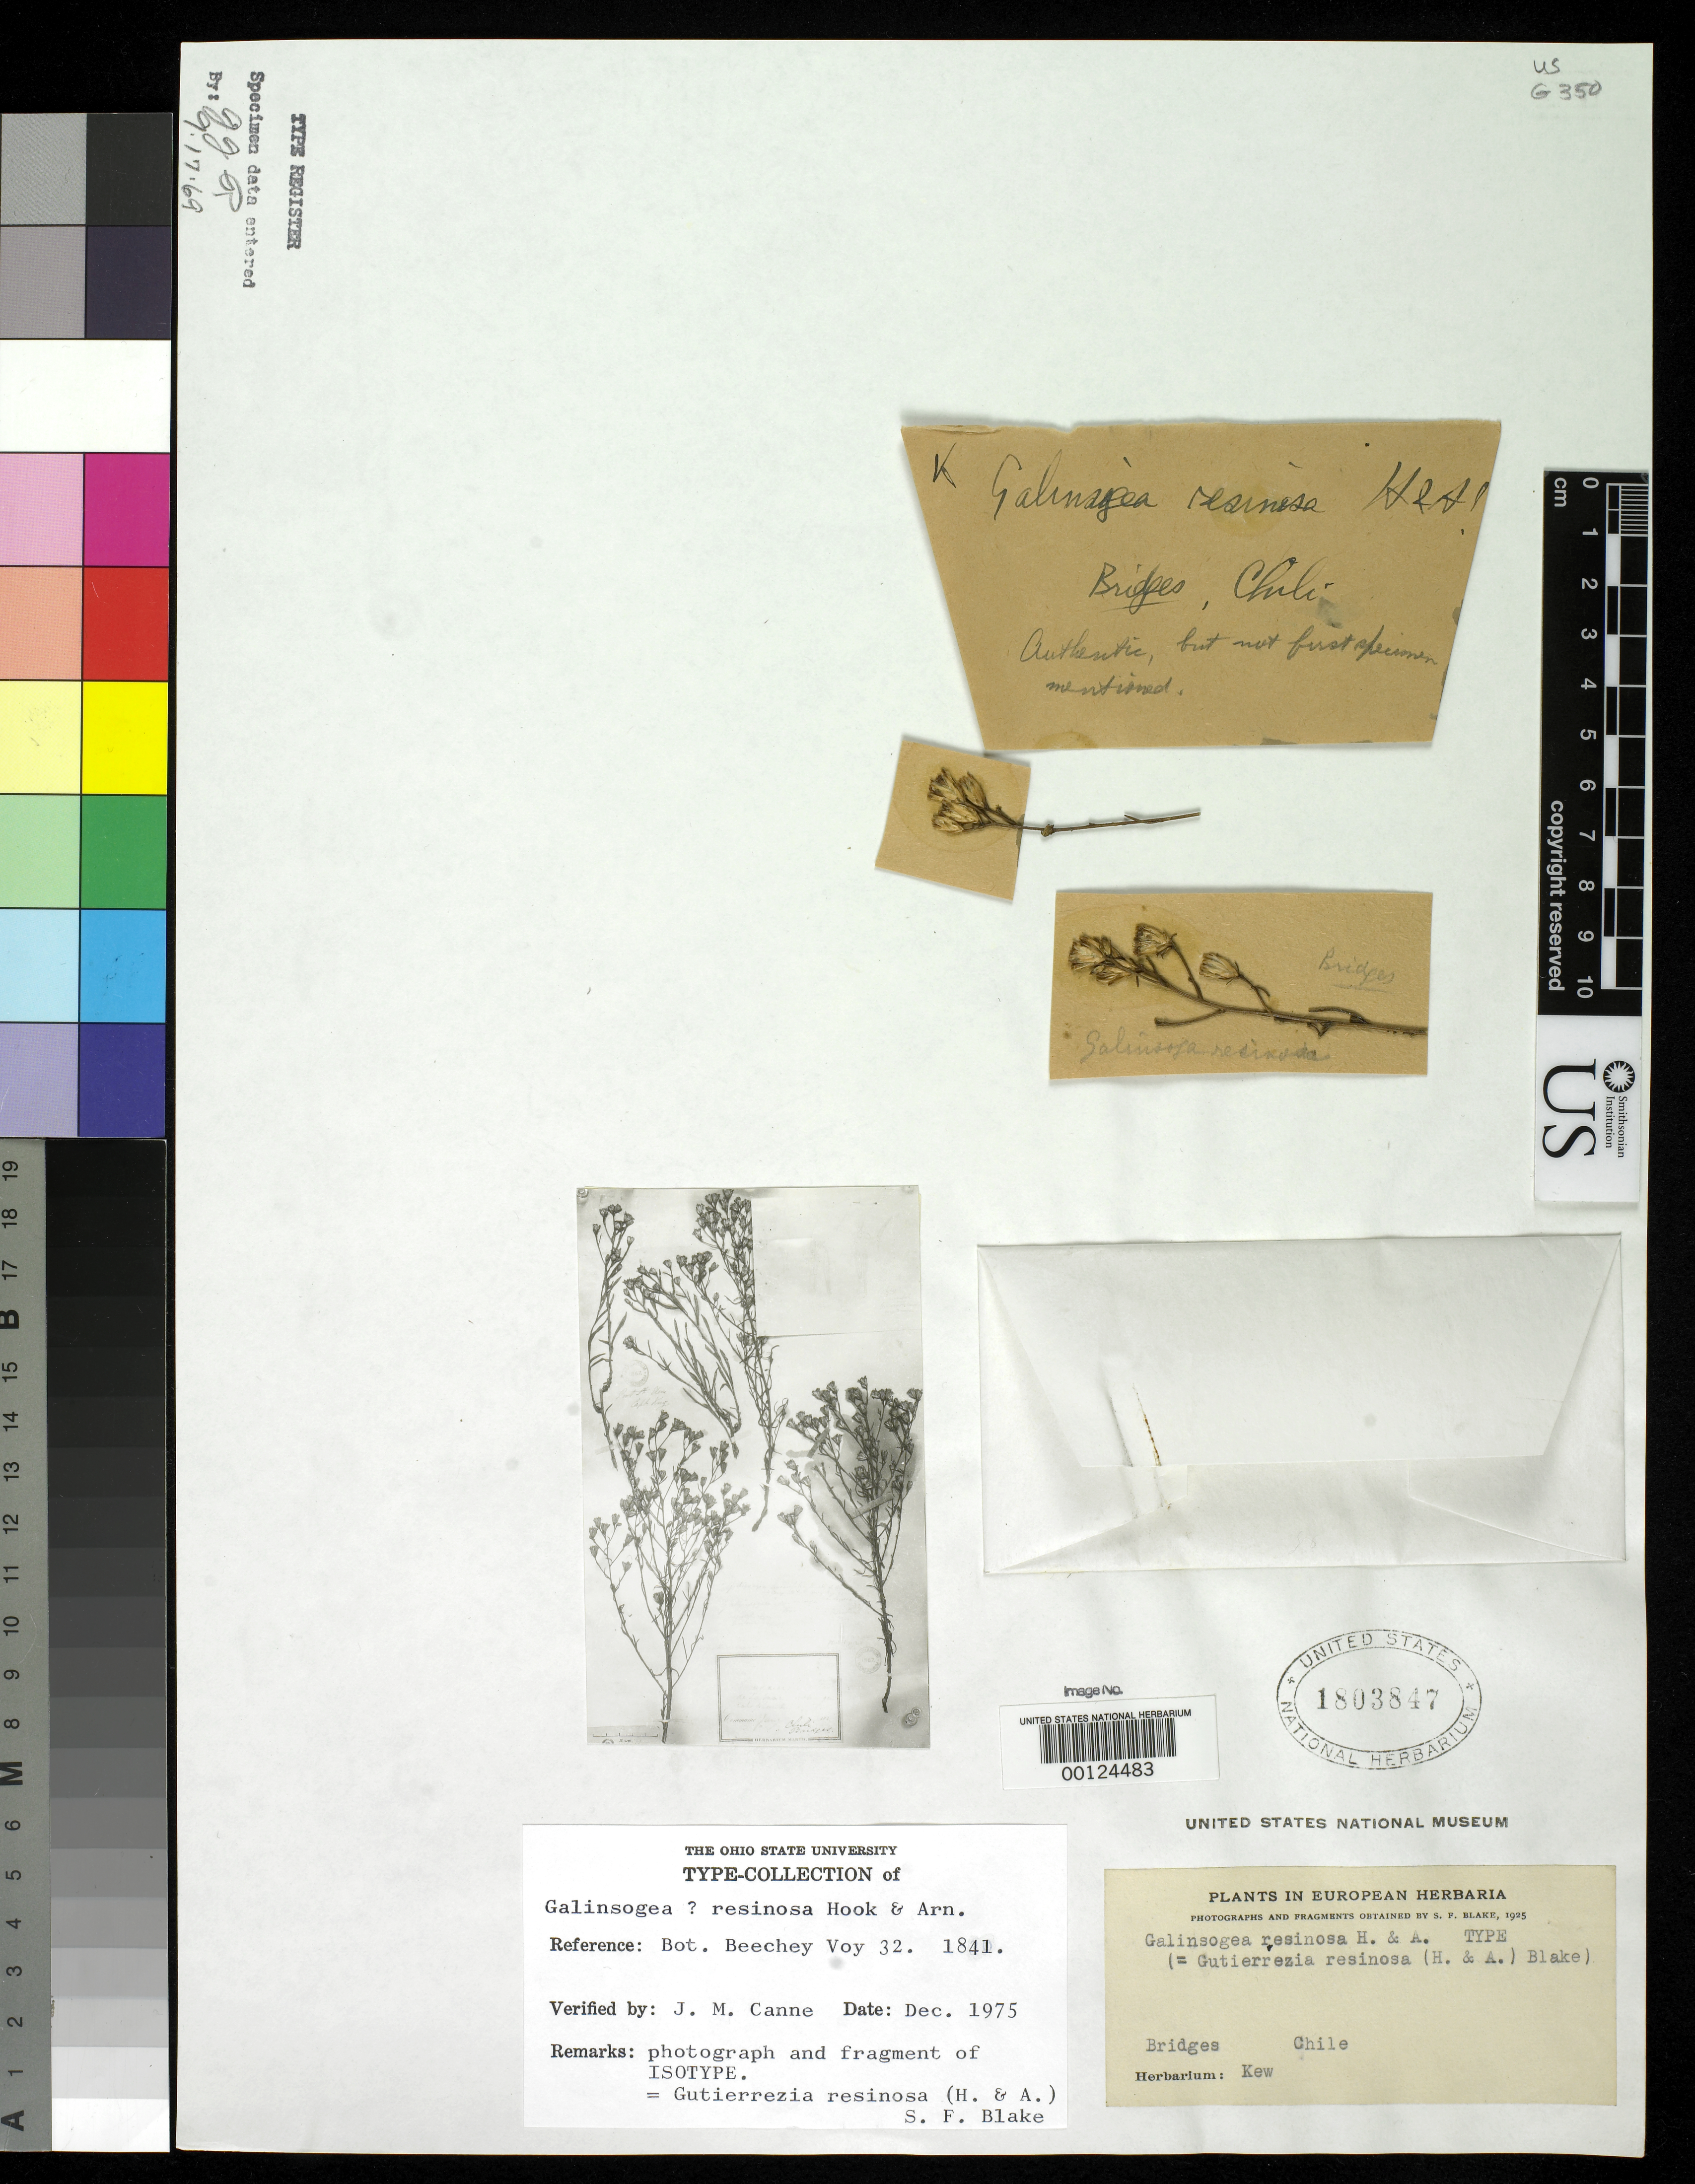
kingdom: Plantae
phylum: Tracheophyta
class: Magnoliopsida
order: Asterales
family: Asteraceae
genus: Galinsoga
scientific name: Galinsoga resinosa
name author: Hook. & Arn.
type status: Type Material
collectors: T. Bridges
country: Chile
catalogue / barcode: US 1803847